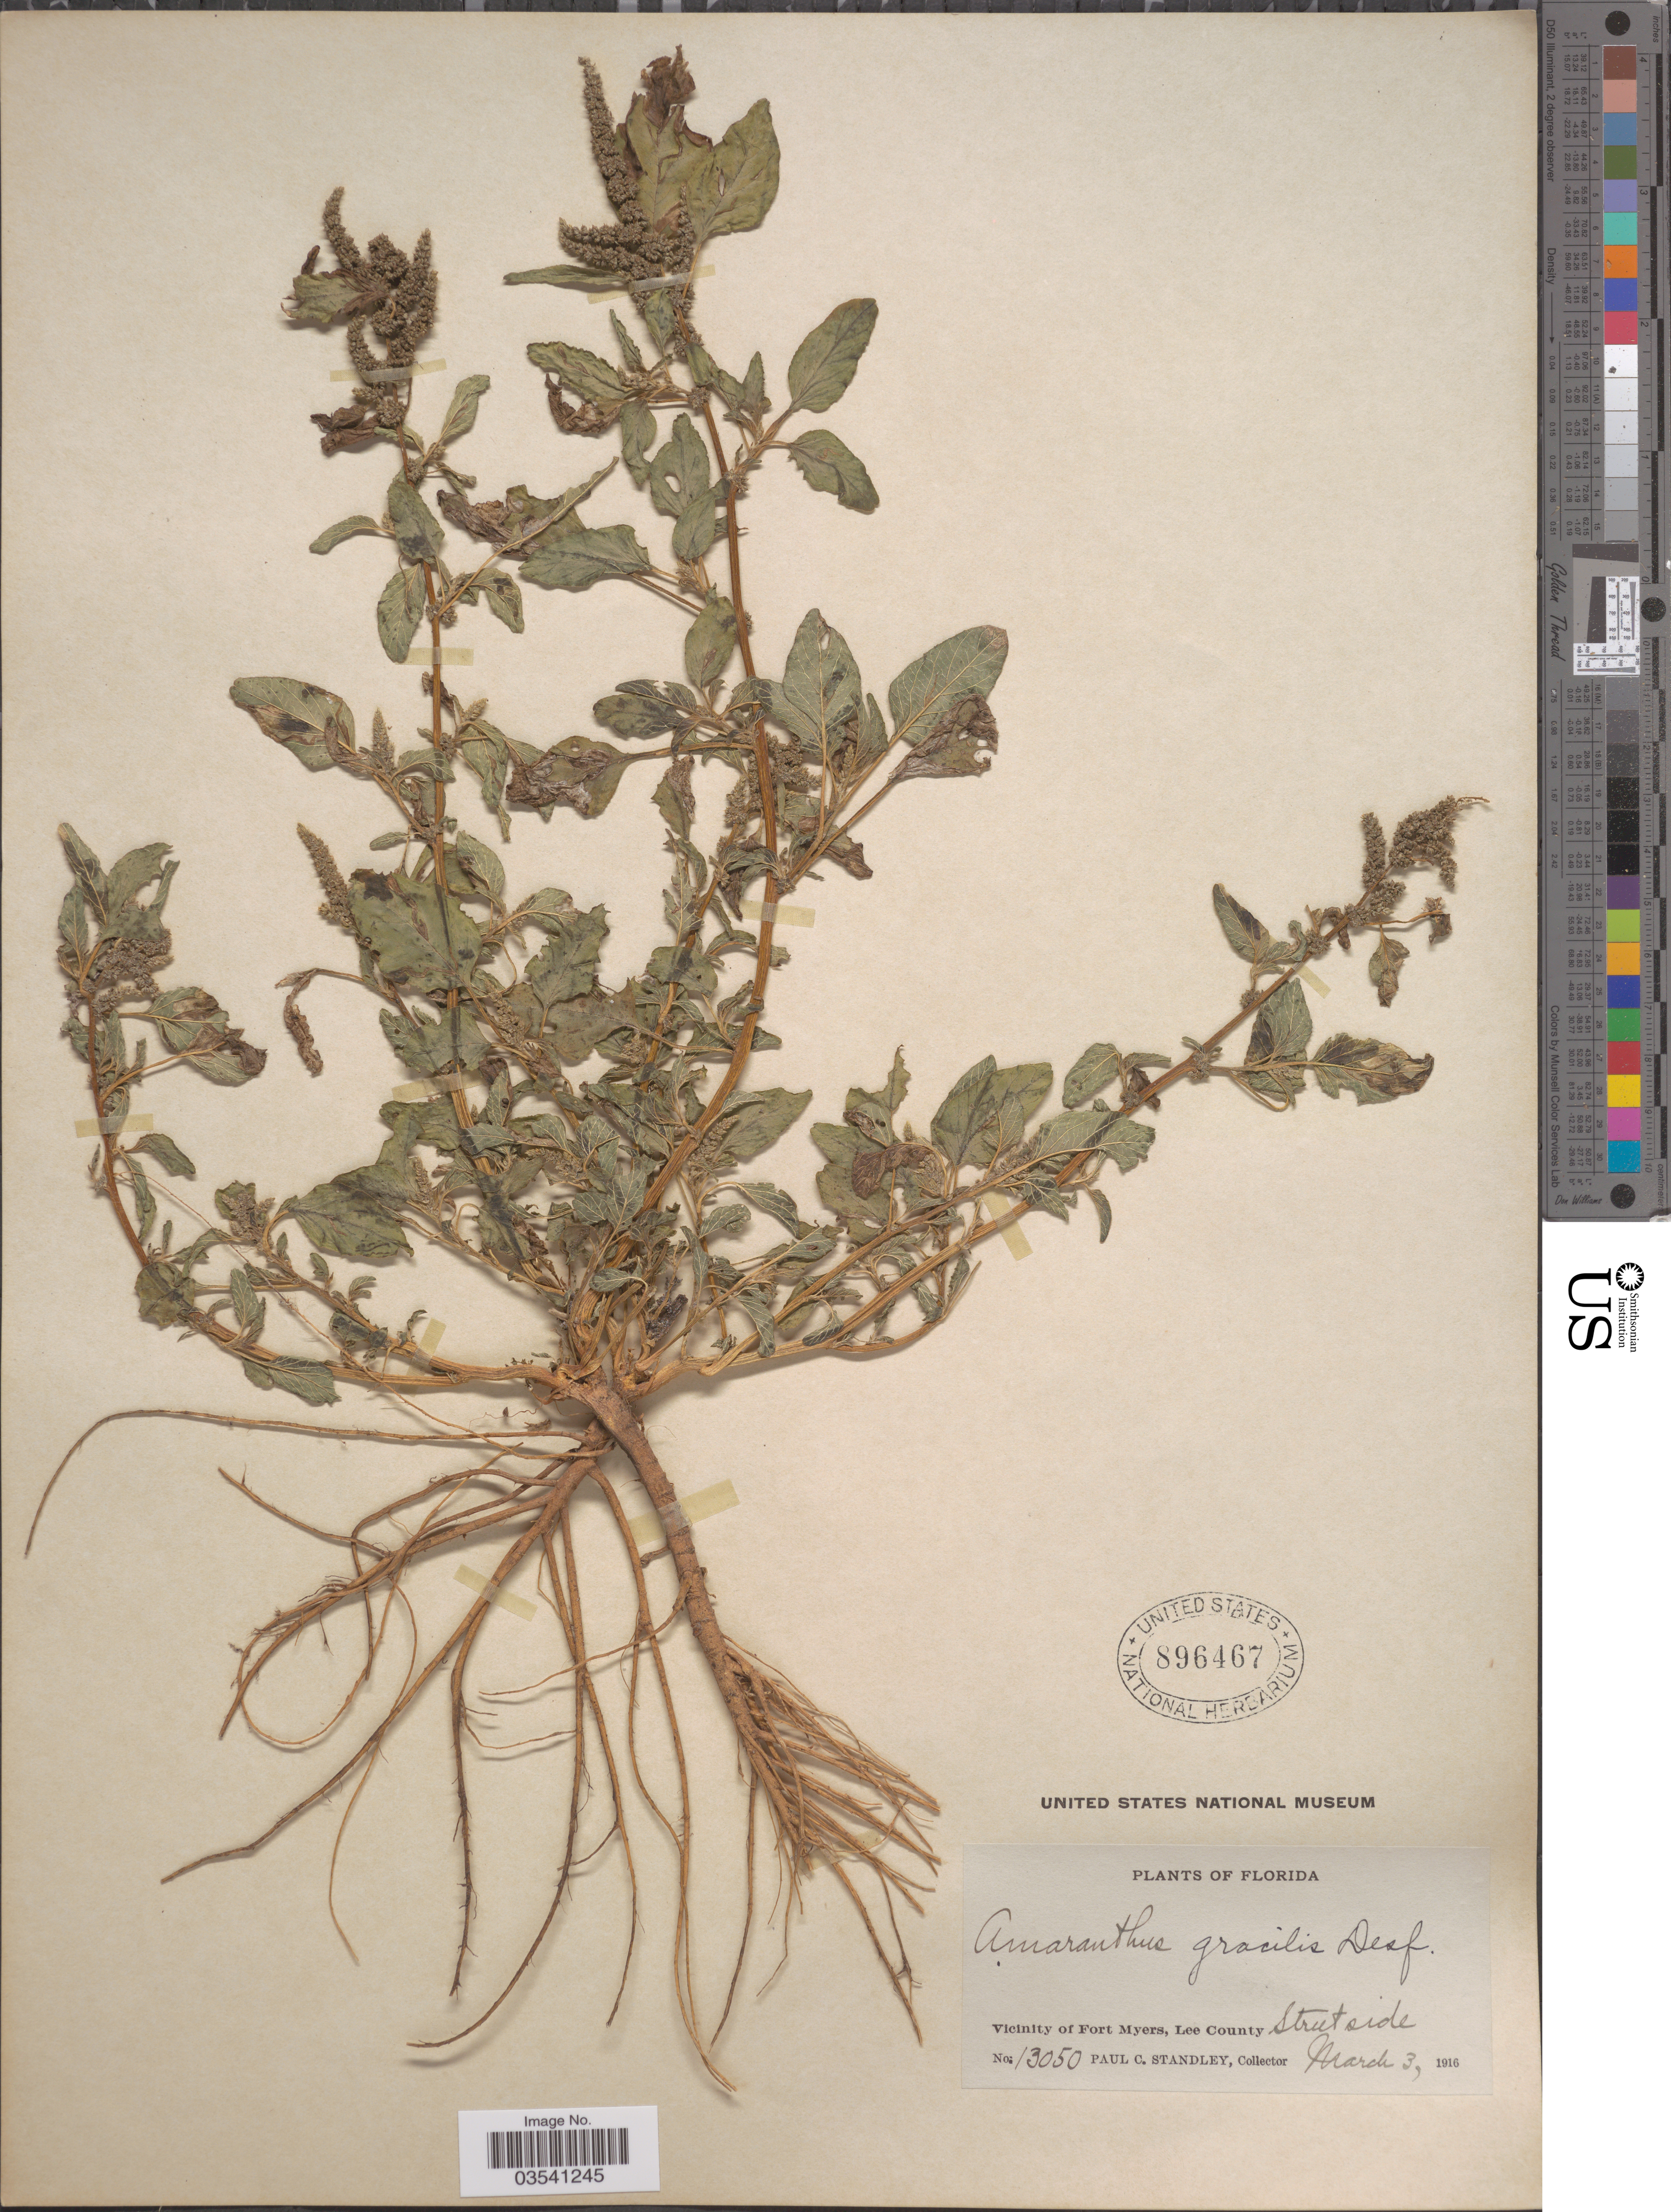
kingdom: Plantae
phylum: Tracheophyta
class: Magnoliopsida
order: Caryophyllales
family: Amaranthaceae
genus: Amaranthus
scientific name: Amaranthus viridis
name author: L.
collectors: P. C. Standley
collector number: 13050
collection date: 1916-03-03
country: United States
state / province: Florida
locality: Vicinity of Fort Myers, Lee County.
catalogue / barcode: US 896467